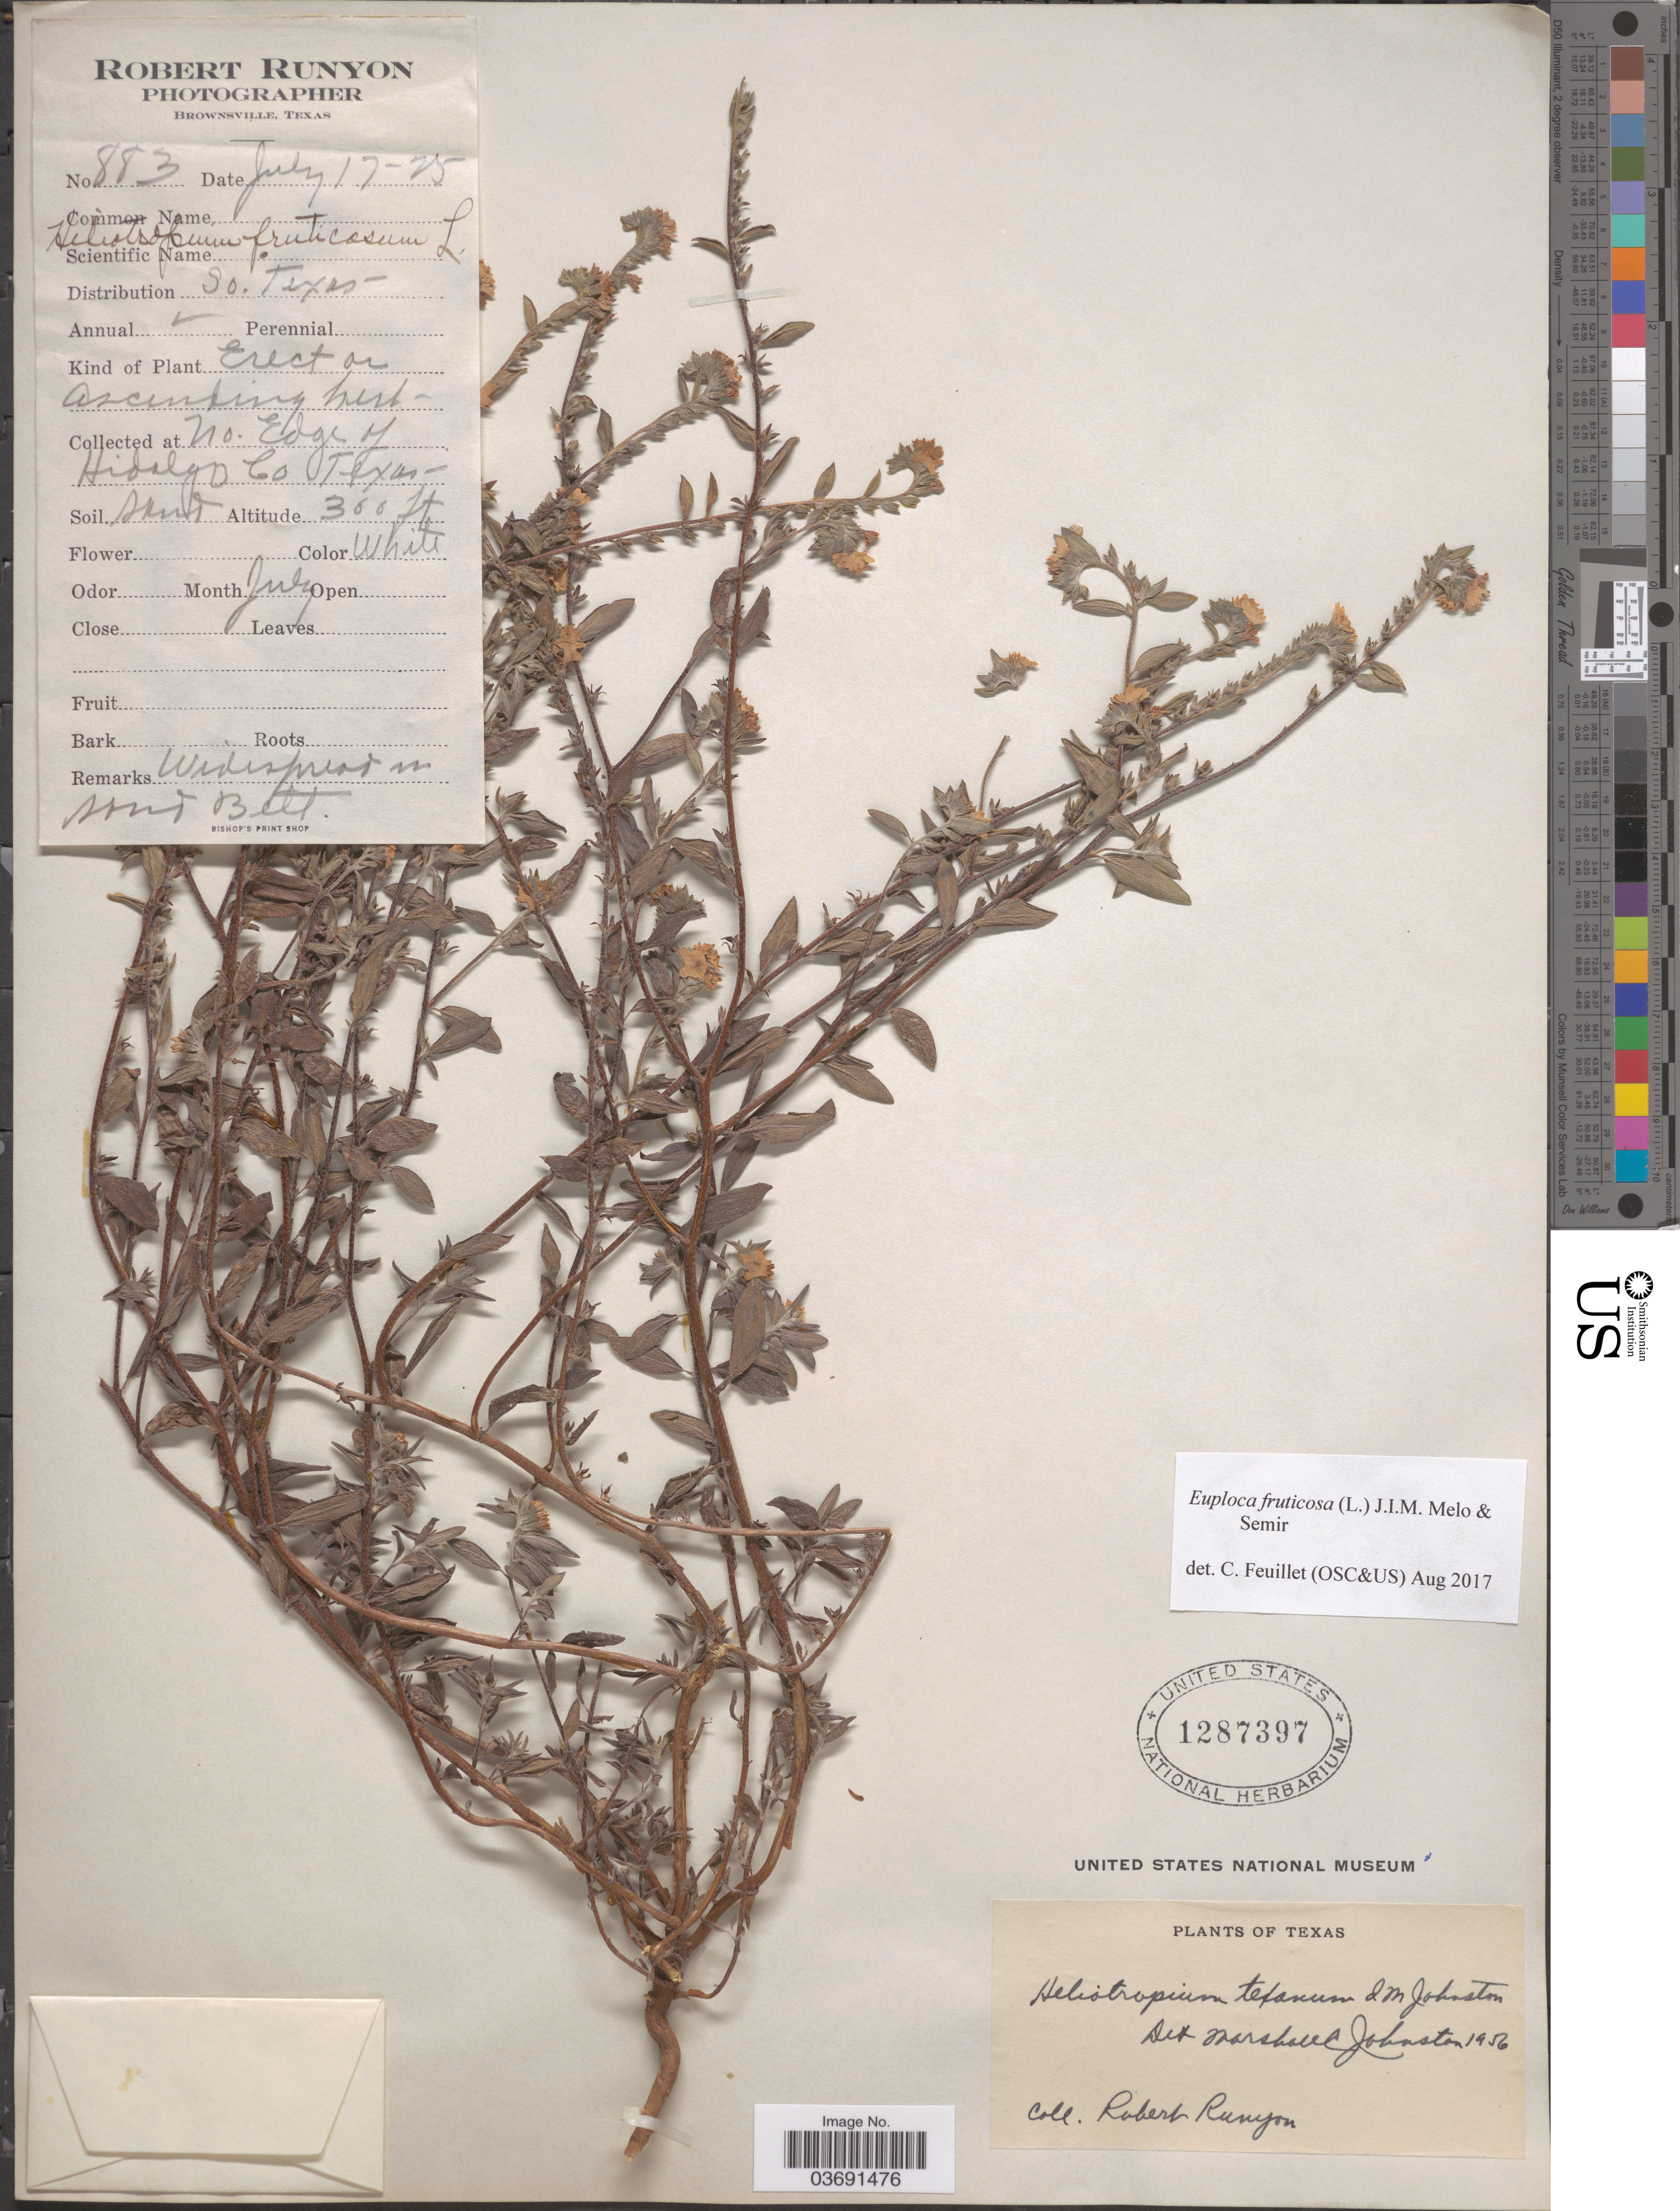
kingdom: Plantae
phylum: Tracheophyta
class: Magnoliopsida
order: Boraginales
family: Heliotropiaceae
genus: Euploca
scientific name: Euploca fruticosa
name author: (L.) J.I.M. Melo & Semir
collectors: R. Runyon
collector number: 883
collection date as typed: Transcribed d/m/y: 17/7/25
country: United States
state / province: Texas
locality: No. Edge of Hidalgo Co.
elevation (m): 91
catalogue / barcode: US 1287397